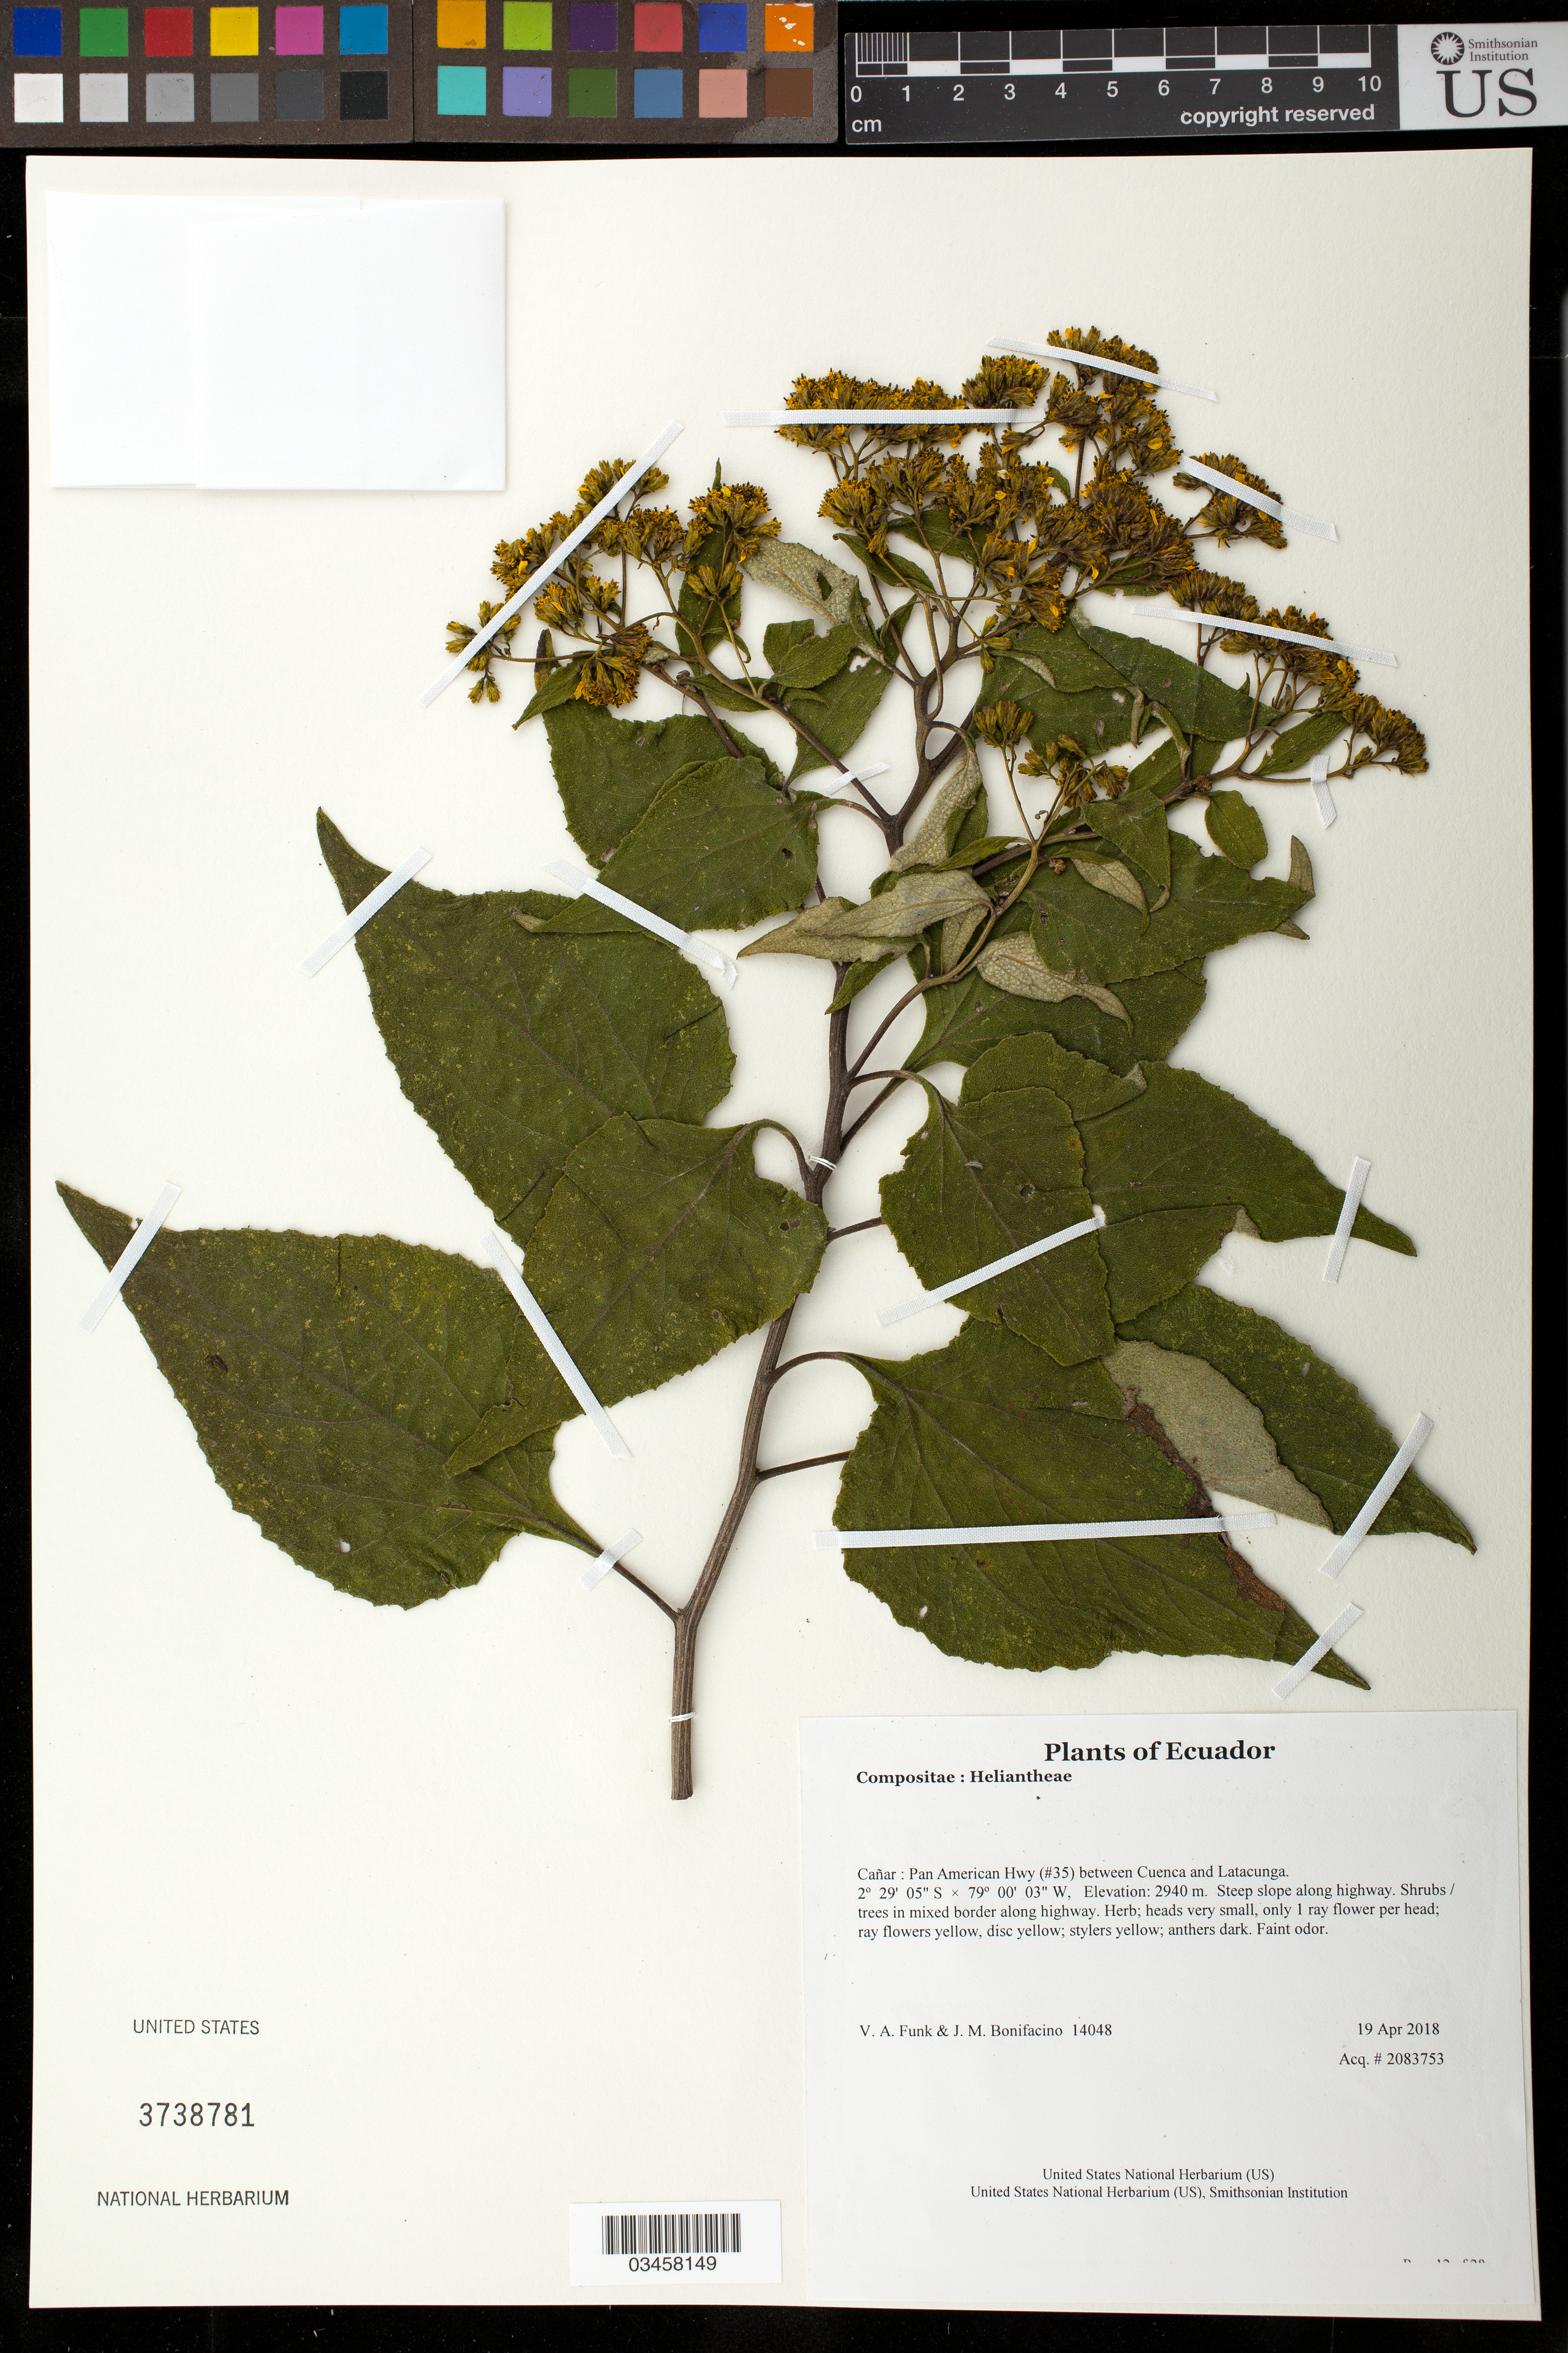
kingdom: Plantae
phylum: Tracheophyta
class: Magnoliopsida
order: Asterales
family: Asteraceae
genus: Verbesina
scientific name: Verbesina sp.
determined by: Ávila C., Fabio Andrés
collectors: V. Funk & M. Bonifacino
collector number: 14048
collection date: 2018-04-19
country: Ecuador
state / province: Cañar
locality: Pan American Hwy (#35) between Cuenca and Latacunga.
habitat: Steep slope along highway. Shrubs / trees in mixed border along highway.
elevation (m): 2940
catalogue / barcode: US 3738781